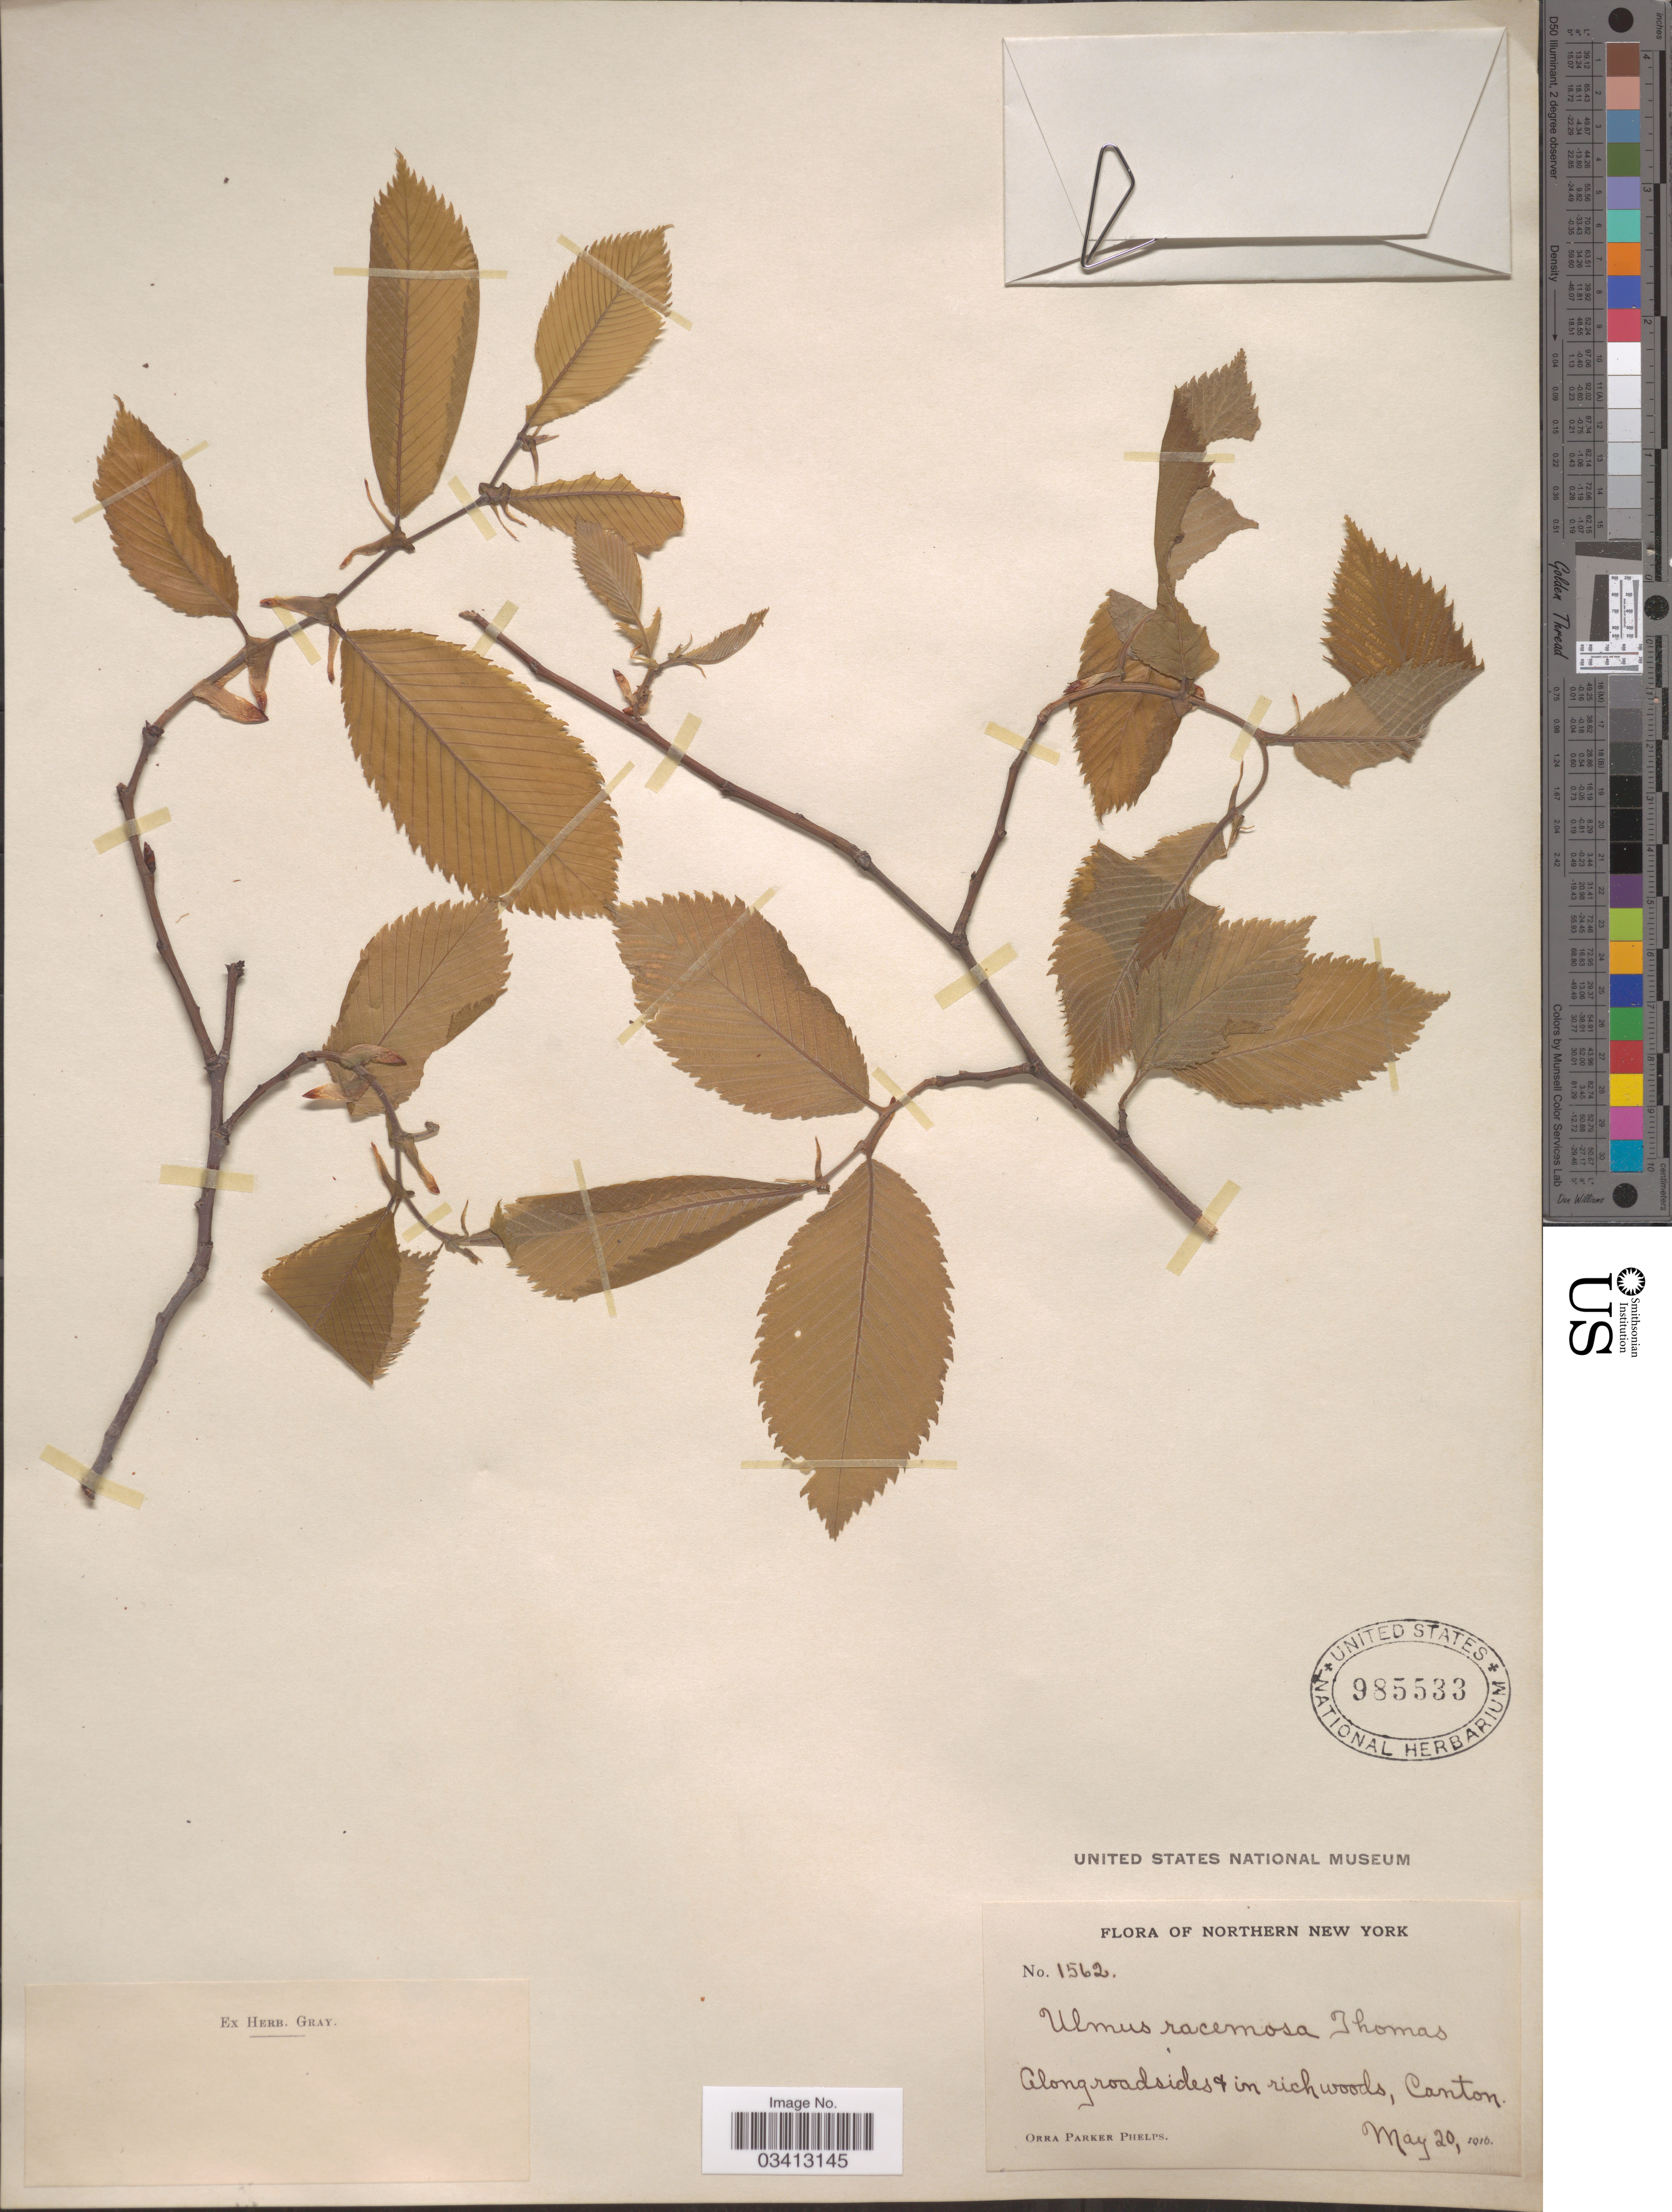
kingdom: Plantae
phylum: Tracheophyta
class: Magnoliopsida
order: Rosales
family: Ulmaceae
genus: Ulmus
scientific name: Ulmus thomasii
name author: Sarg.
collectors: O. P. Phelps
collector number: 1562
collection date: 1916-05-20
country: United States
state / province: New York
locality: Northern New York. Along roadsides, Canton.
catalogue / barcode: US 985533